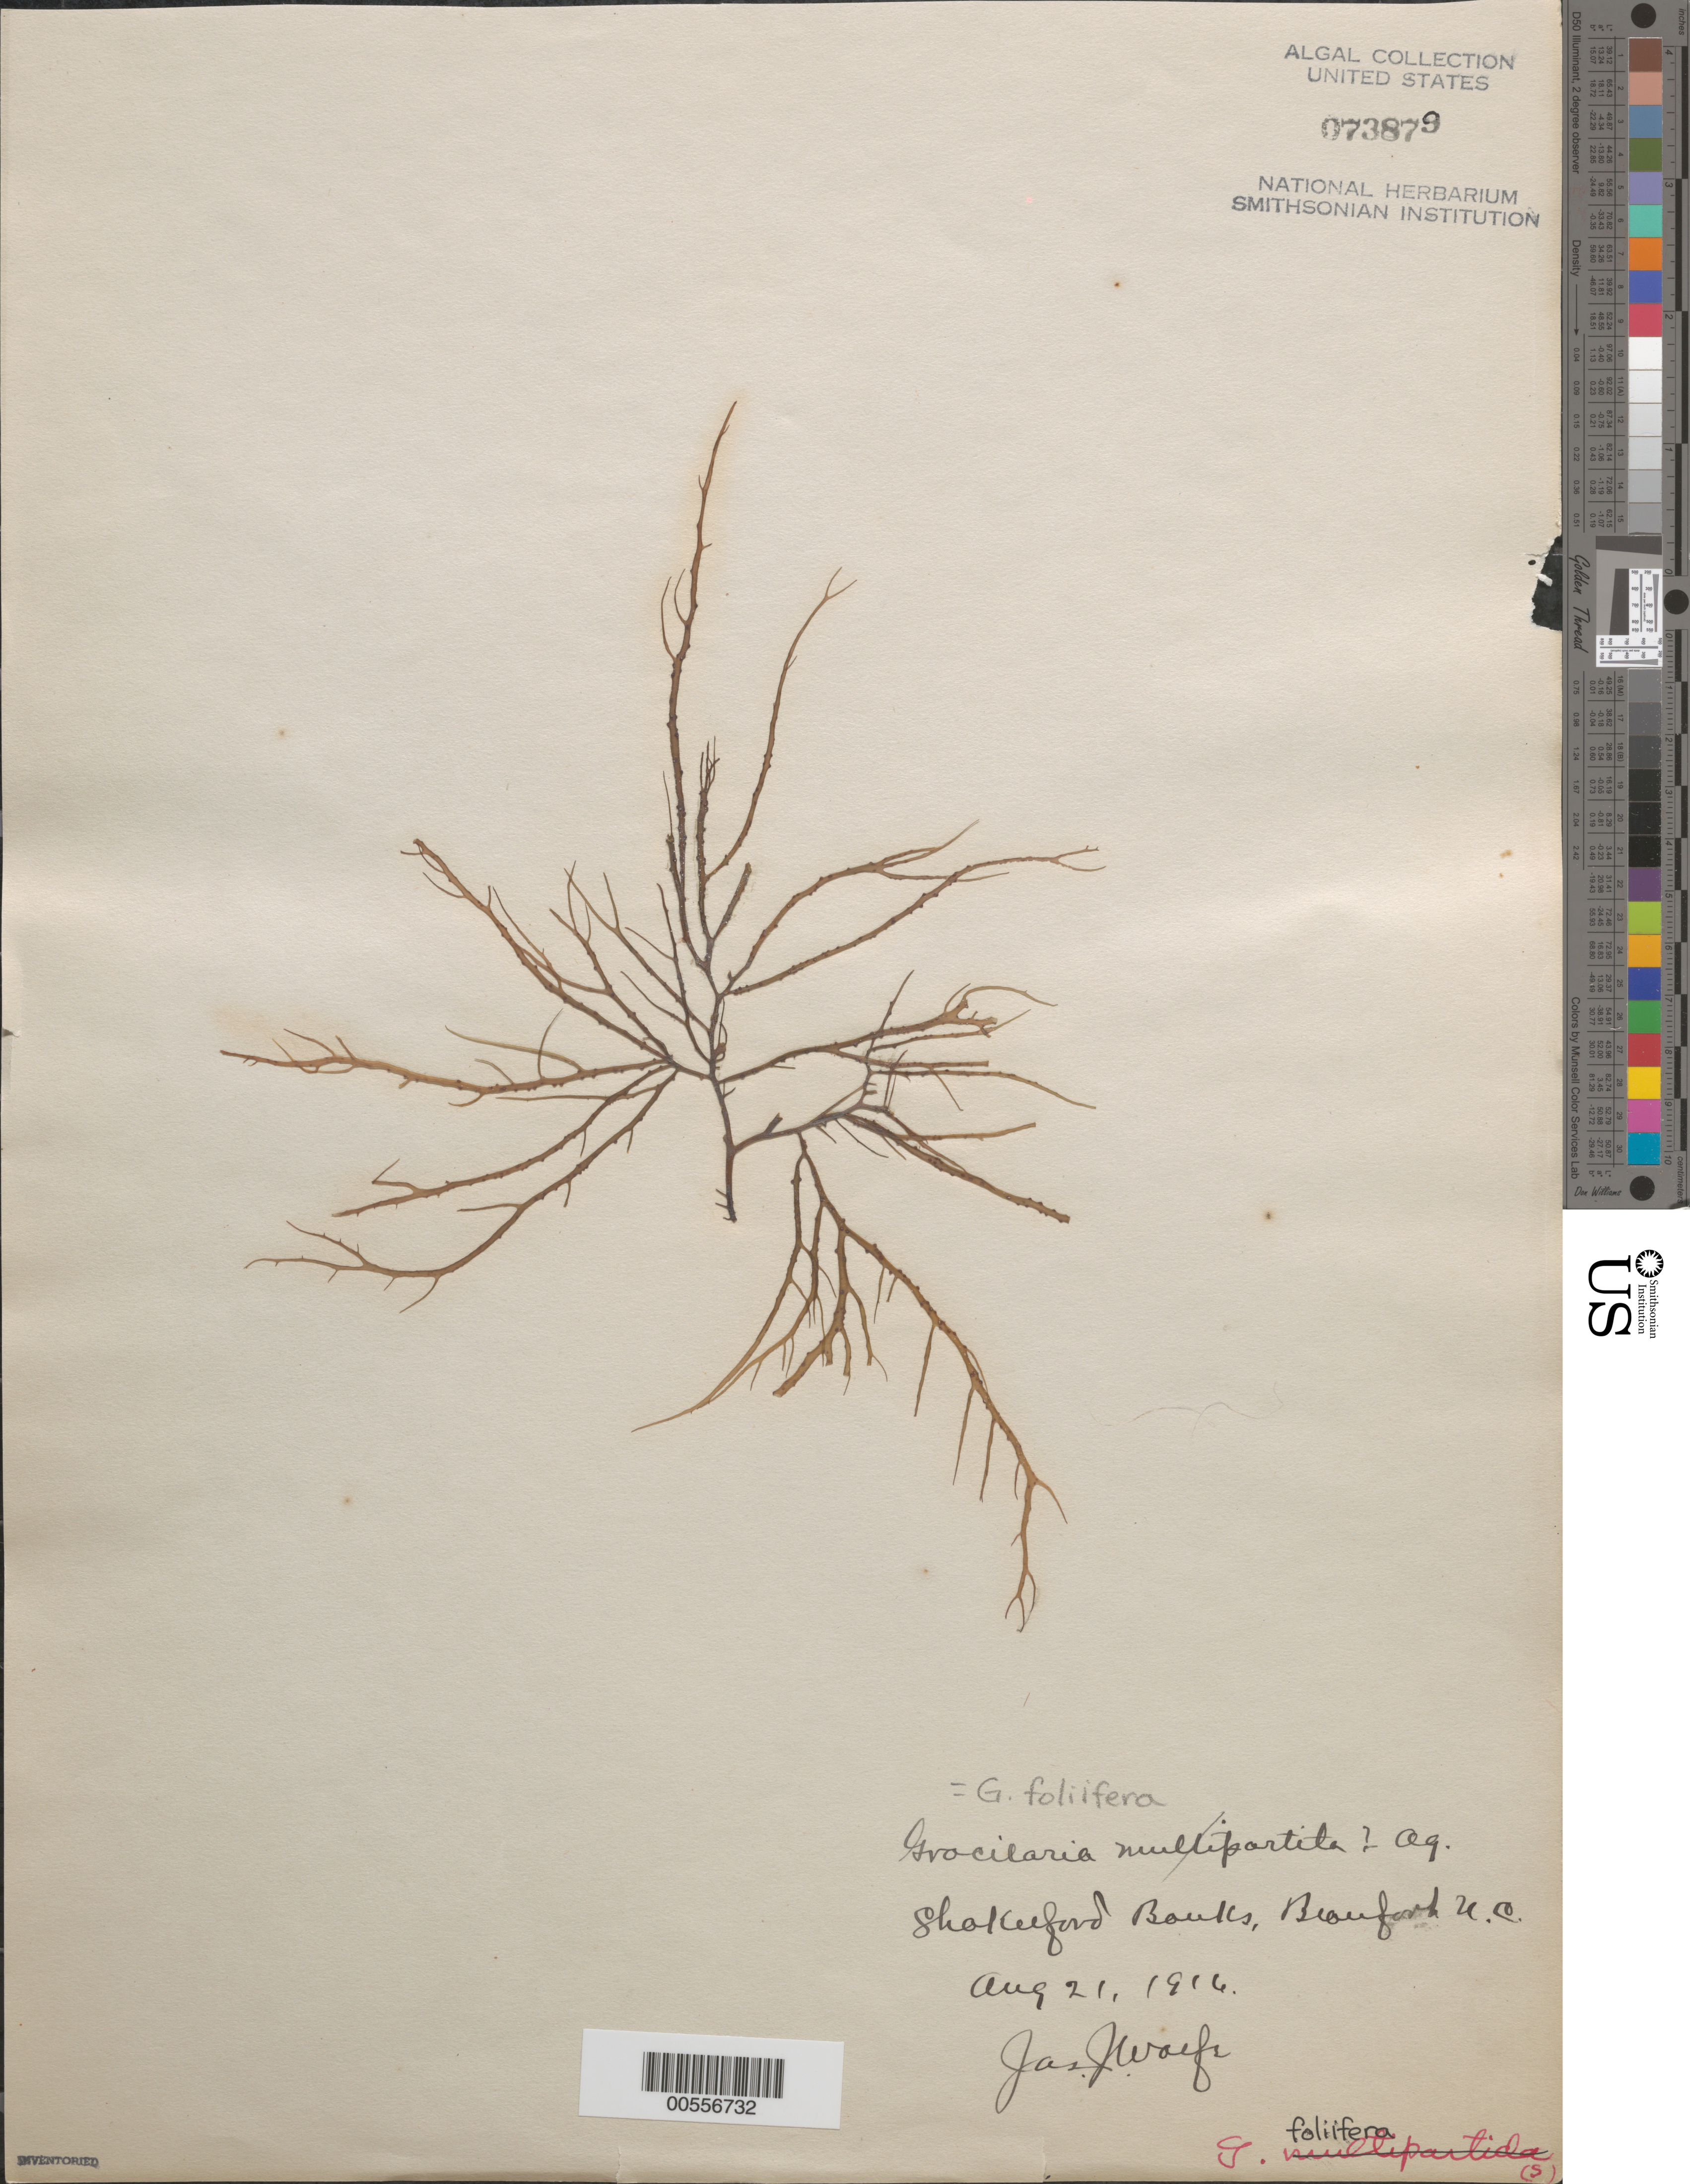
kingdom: Plantae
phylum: Rhodophyta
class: Florideophyceae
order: Gracilariales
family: Gracilariaceae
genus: Gracilaria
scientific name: Gracilaria foliifera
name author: (Forssk.) Børgesen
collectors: J. Wolfe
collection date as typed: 21 Aug 1916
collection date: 1916-08-21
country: United States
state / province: North Carolina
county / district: Carteret County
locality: Beaufort, Shackleford Banks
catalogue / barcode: US 73879